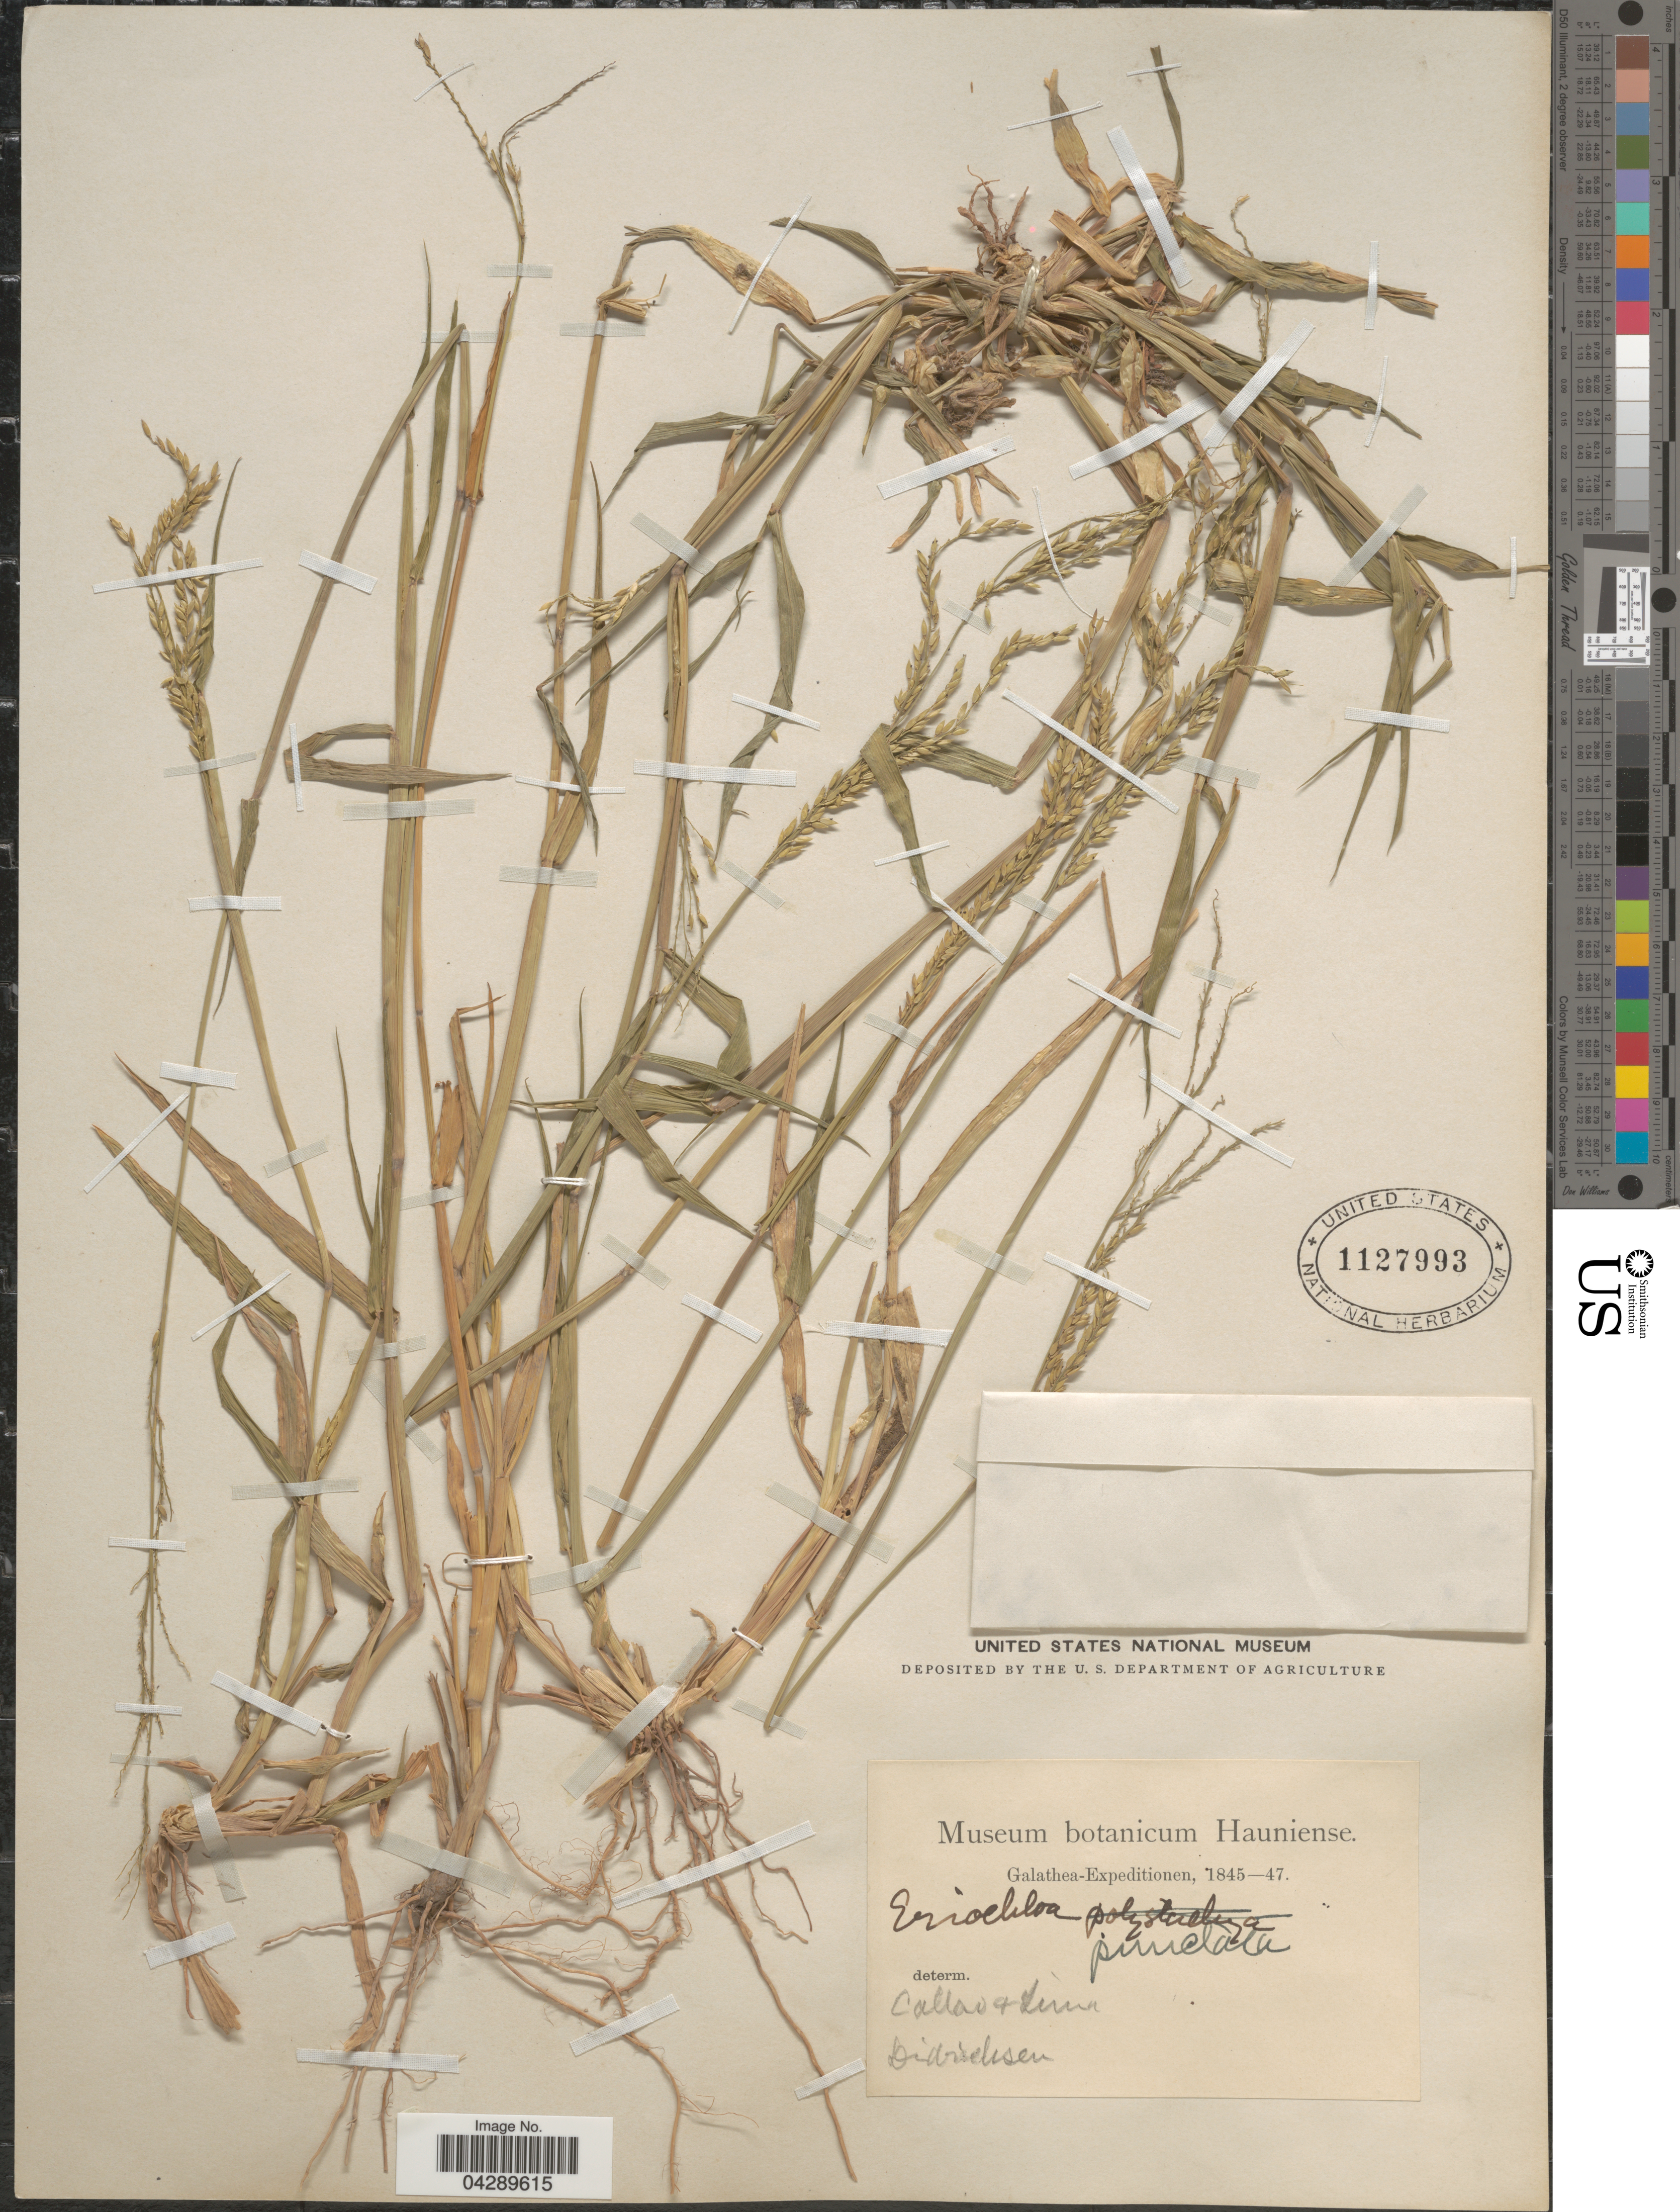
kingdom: Plantae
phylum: Tracheophyta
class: Liliopsida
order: Poales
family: Poaceae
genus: Eriochloa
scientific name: Eriochloa punctata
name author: (L.) Desv. ex Ham.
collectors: Didrichsen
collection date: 1845/1847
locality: Galathea-Expeditionen, 1845-47.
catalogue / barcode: US 1127993